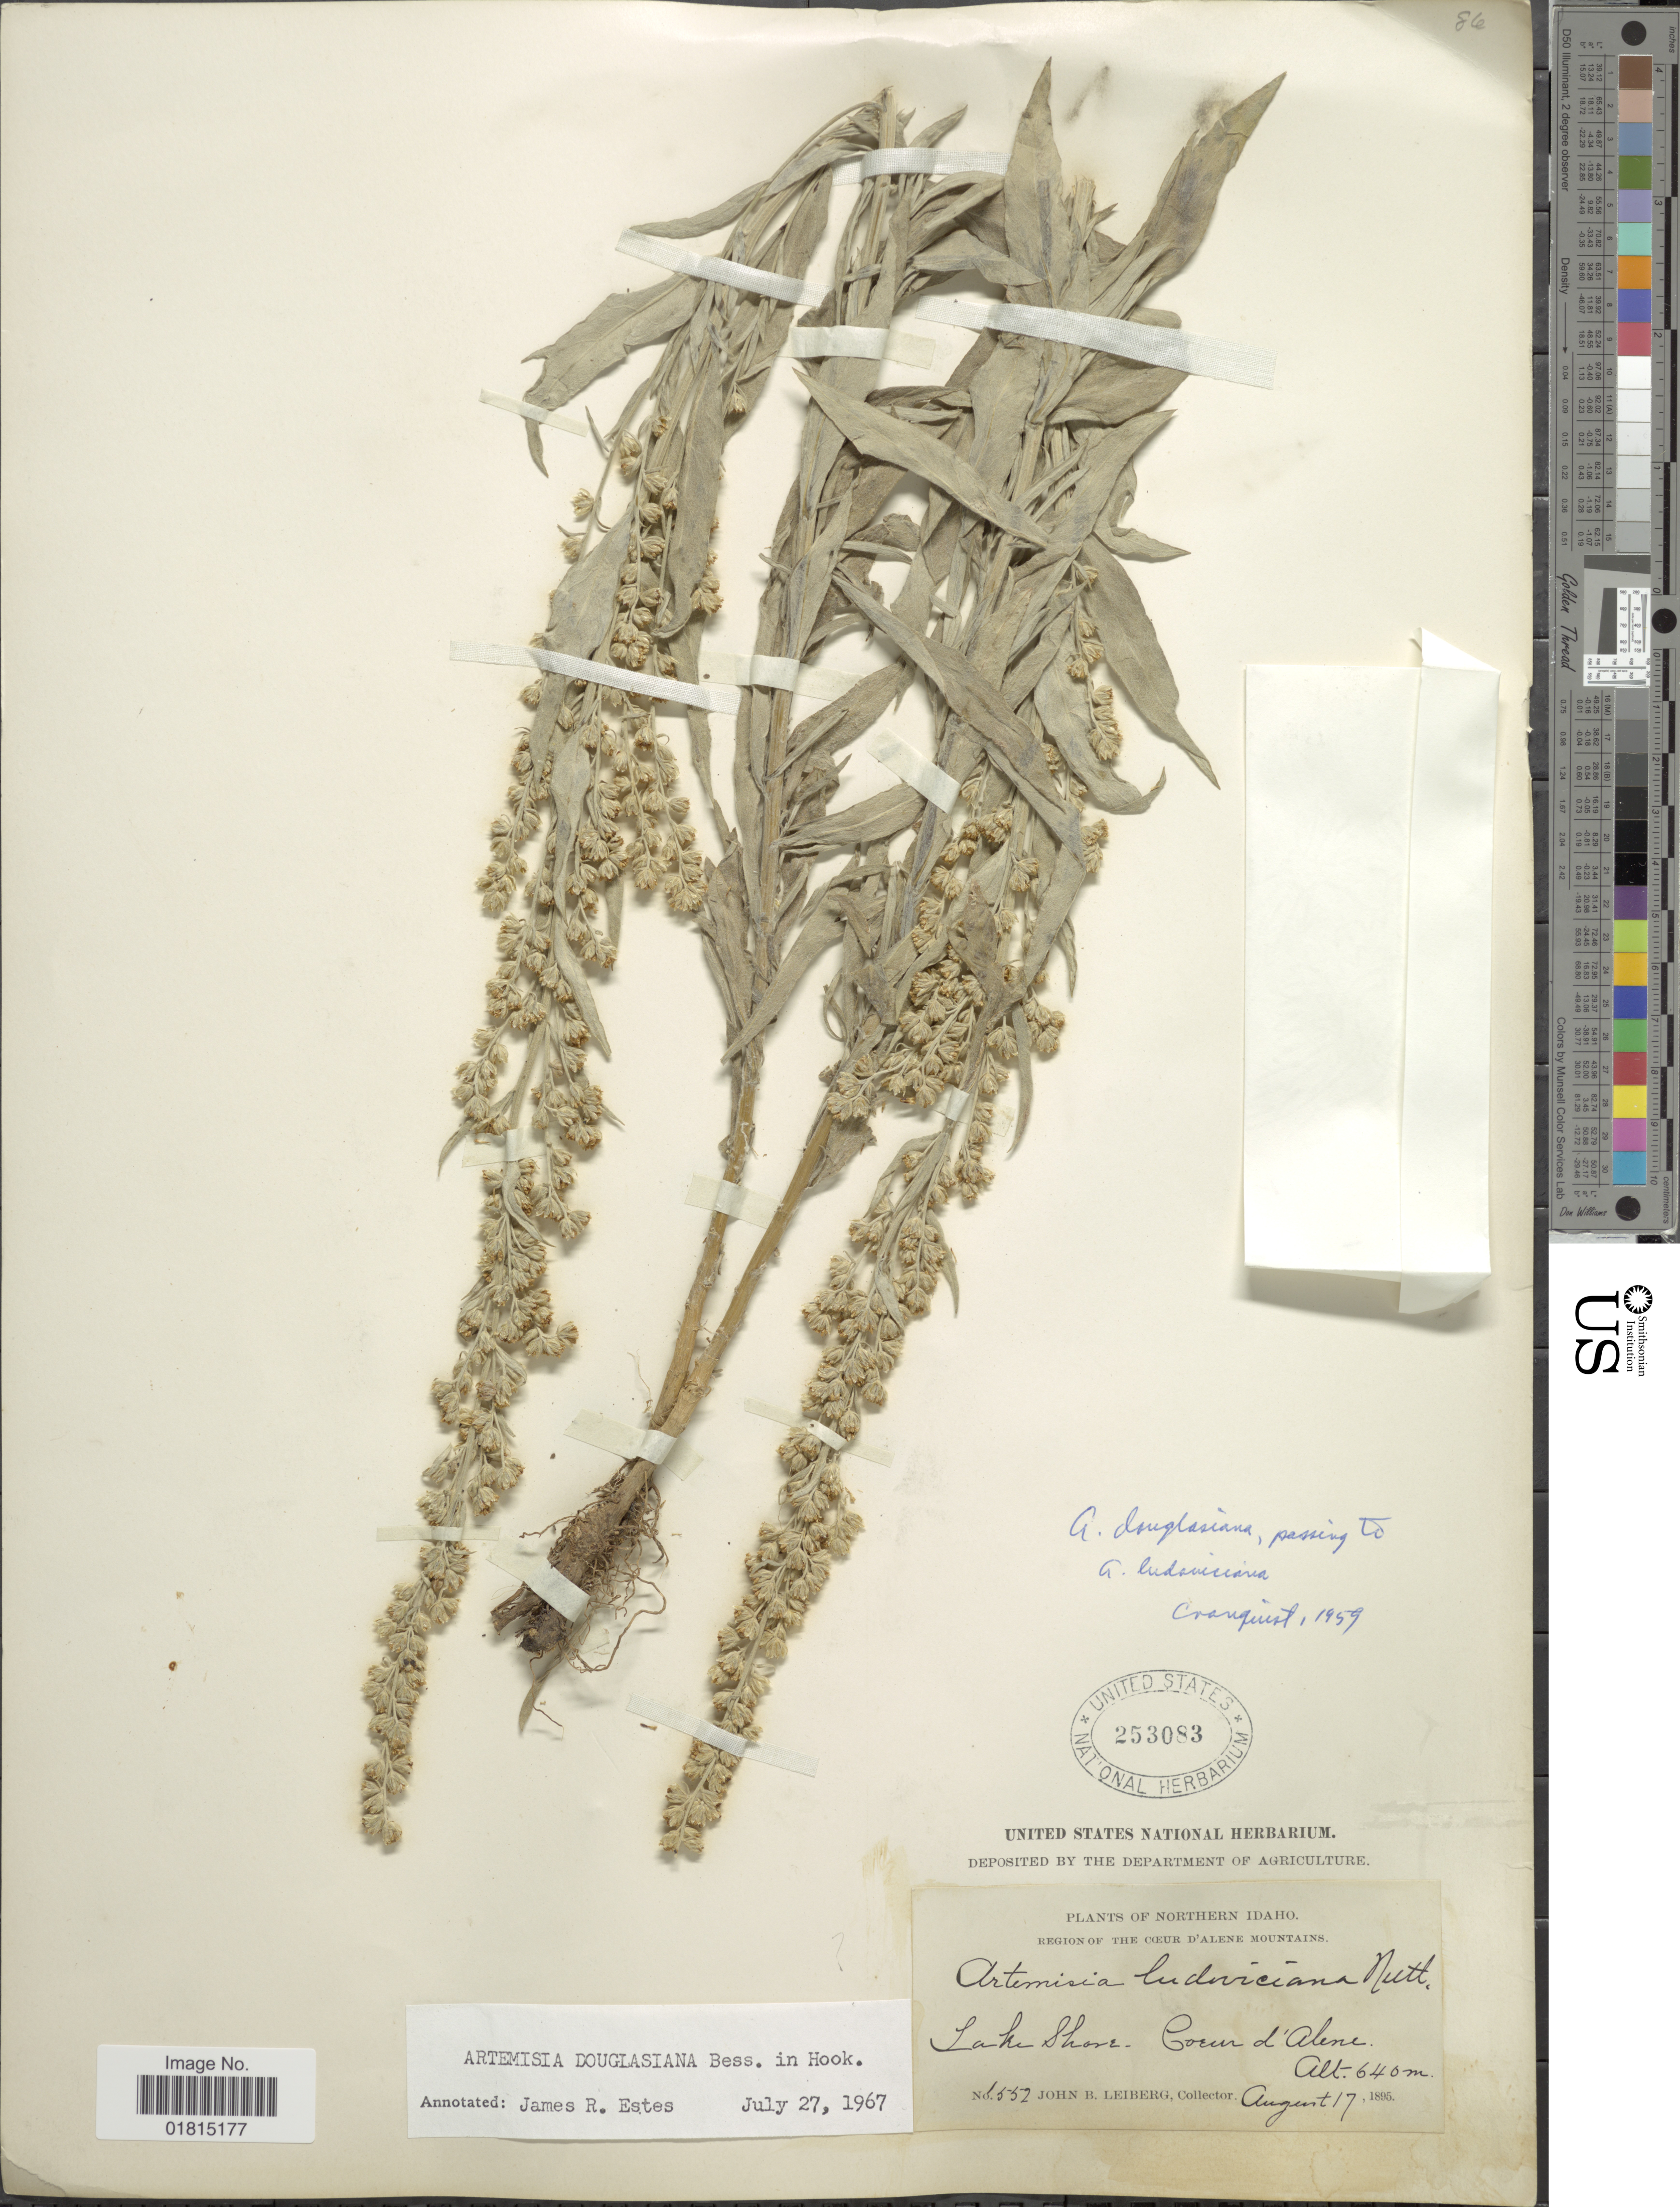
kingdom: Plantae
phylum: Tracheophyta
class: Magnoliopsida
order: Asterales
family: Asteraceae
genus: Artemisia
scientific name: Artemisia douglasiana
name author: Besser ex Hook.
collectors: J. B. Leiberg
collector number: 1552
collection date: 1895-08-17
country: United States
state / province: Idaho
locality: Northern Idaho. Region of the Coeur D'Alene Mountains. Lake Shore. Coeur d'Alene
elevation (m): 640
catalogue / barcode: US 253083